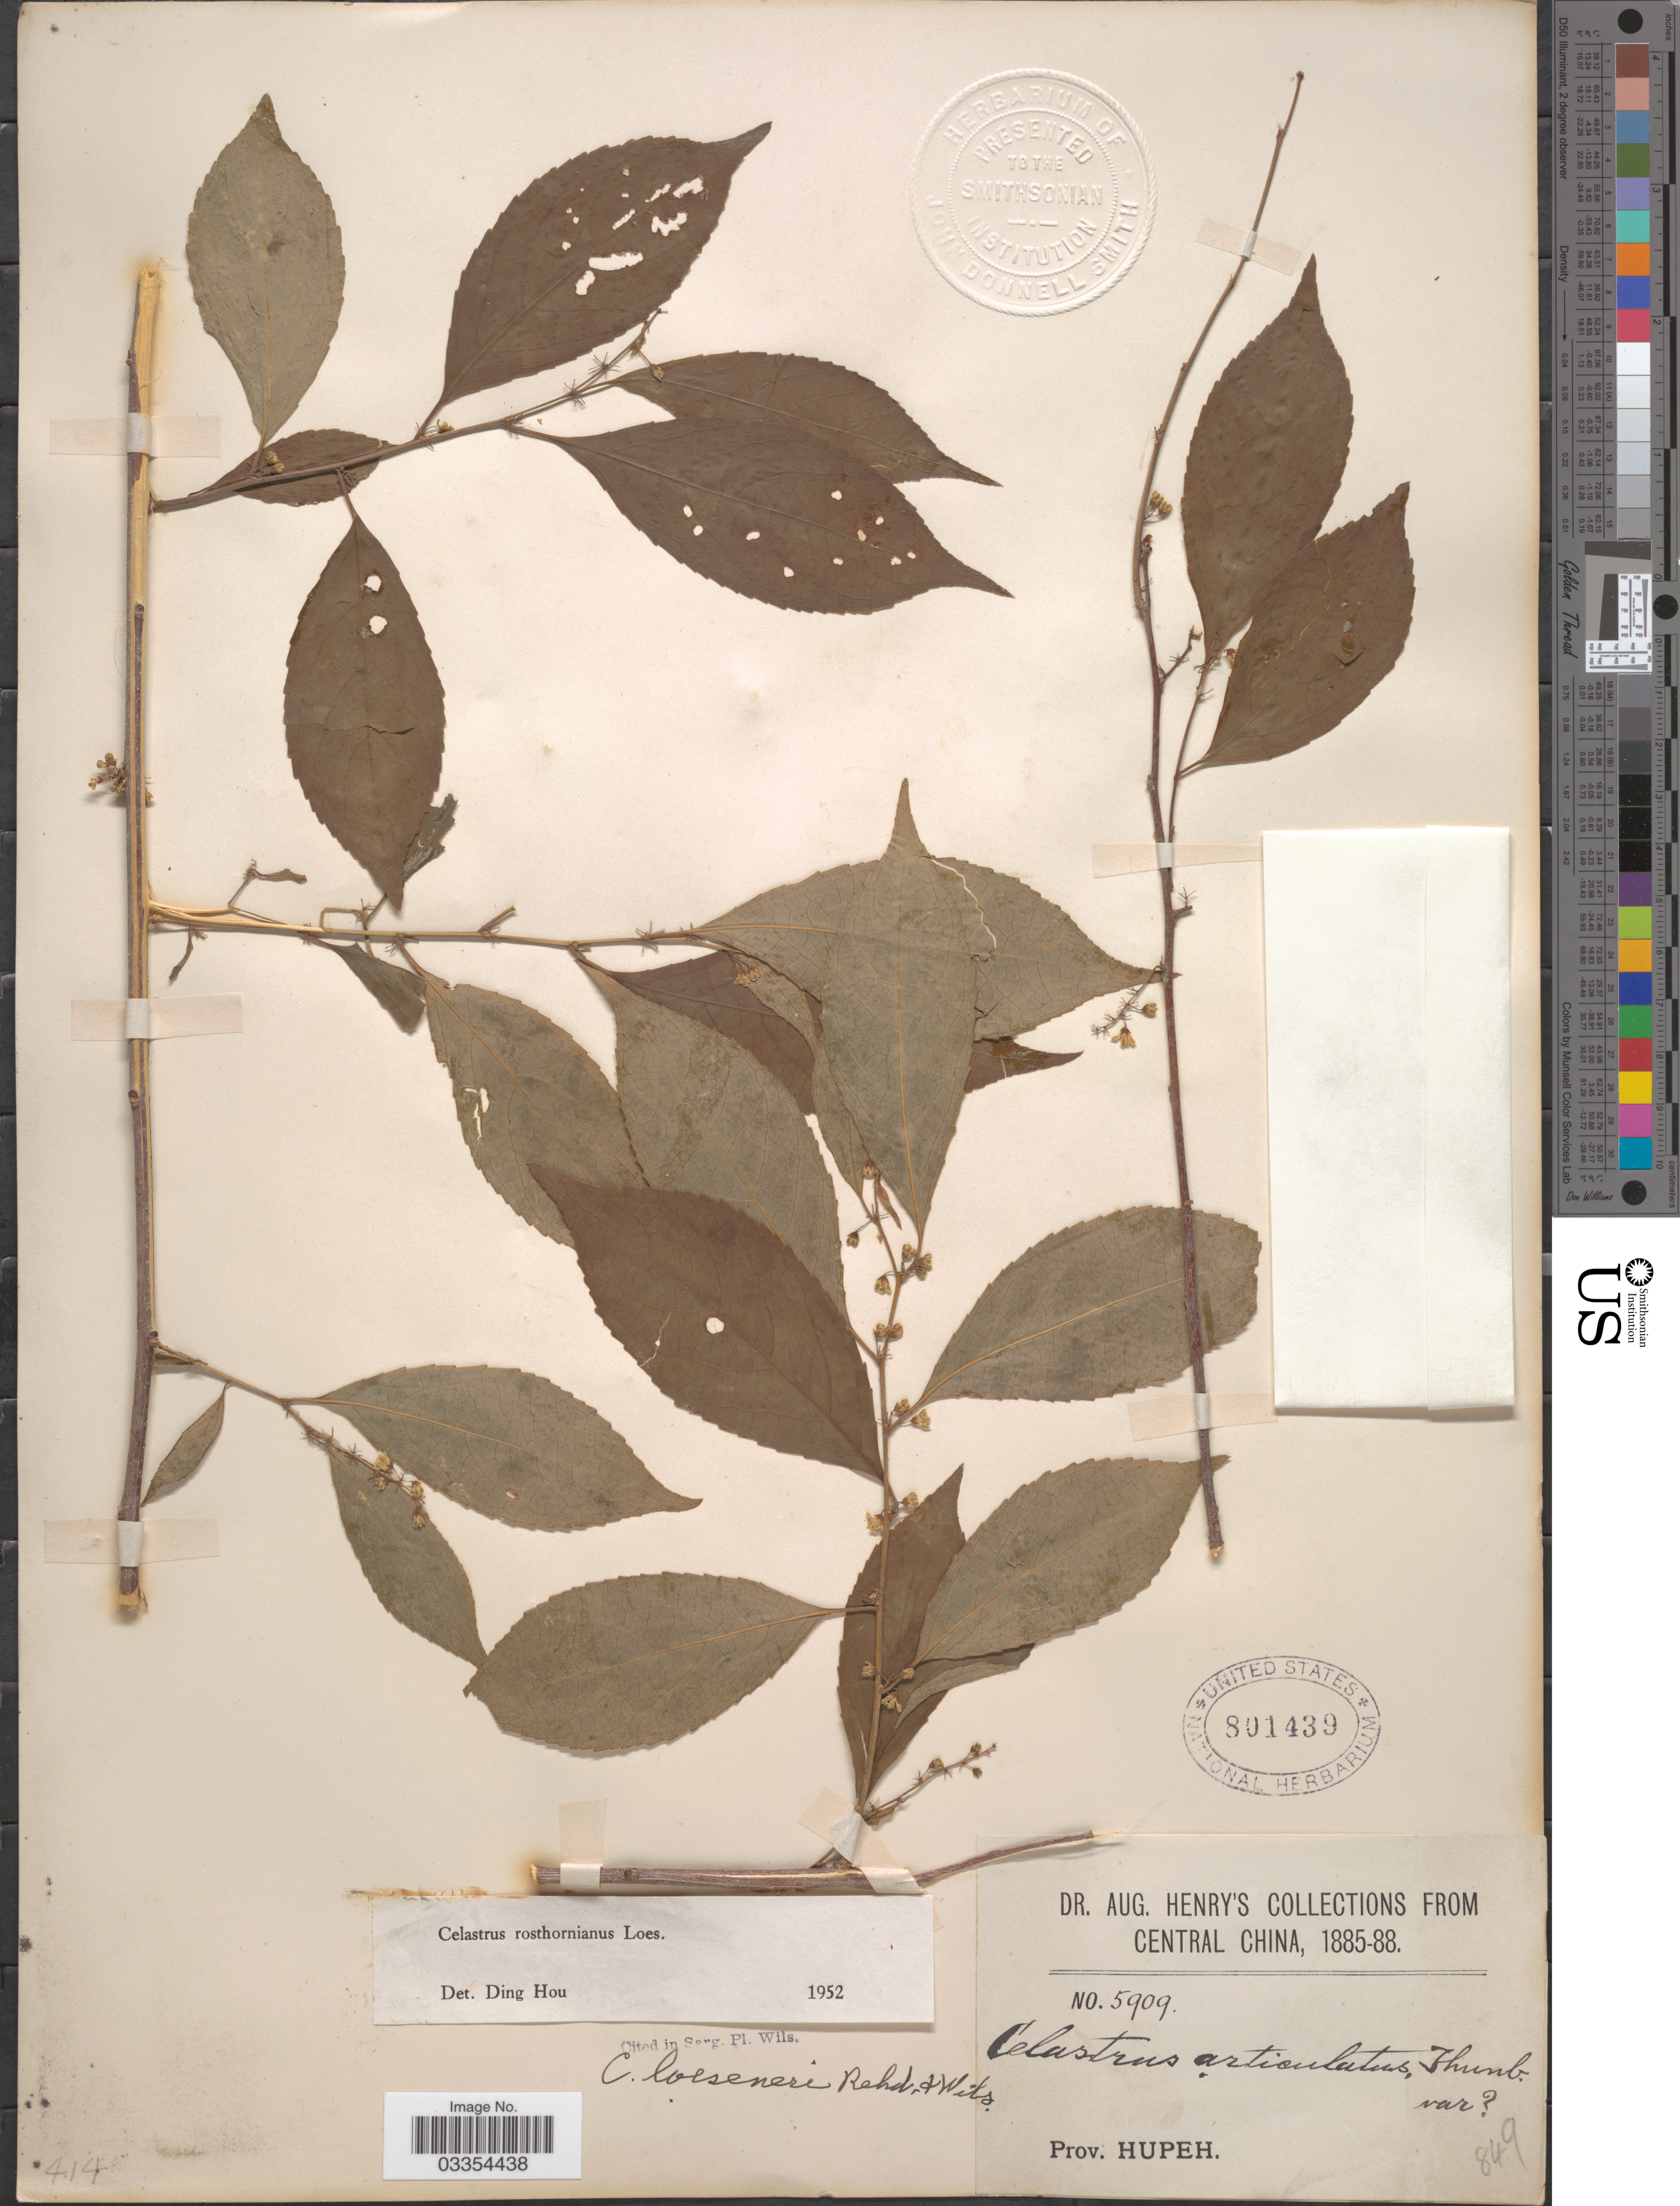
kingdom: Plantae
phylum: Tracheophyta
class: Magnoliopsida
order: Celastrales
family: Celastraceae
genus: Celastrus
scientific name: Celastrus rosthornianus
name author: Loes.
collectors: A. Henry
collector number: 5909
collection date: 1885/1888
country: China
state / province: Hubei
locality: Central China, Prov. Hupeh.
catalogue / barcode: US 801439